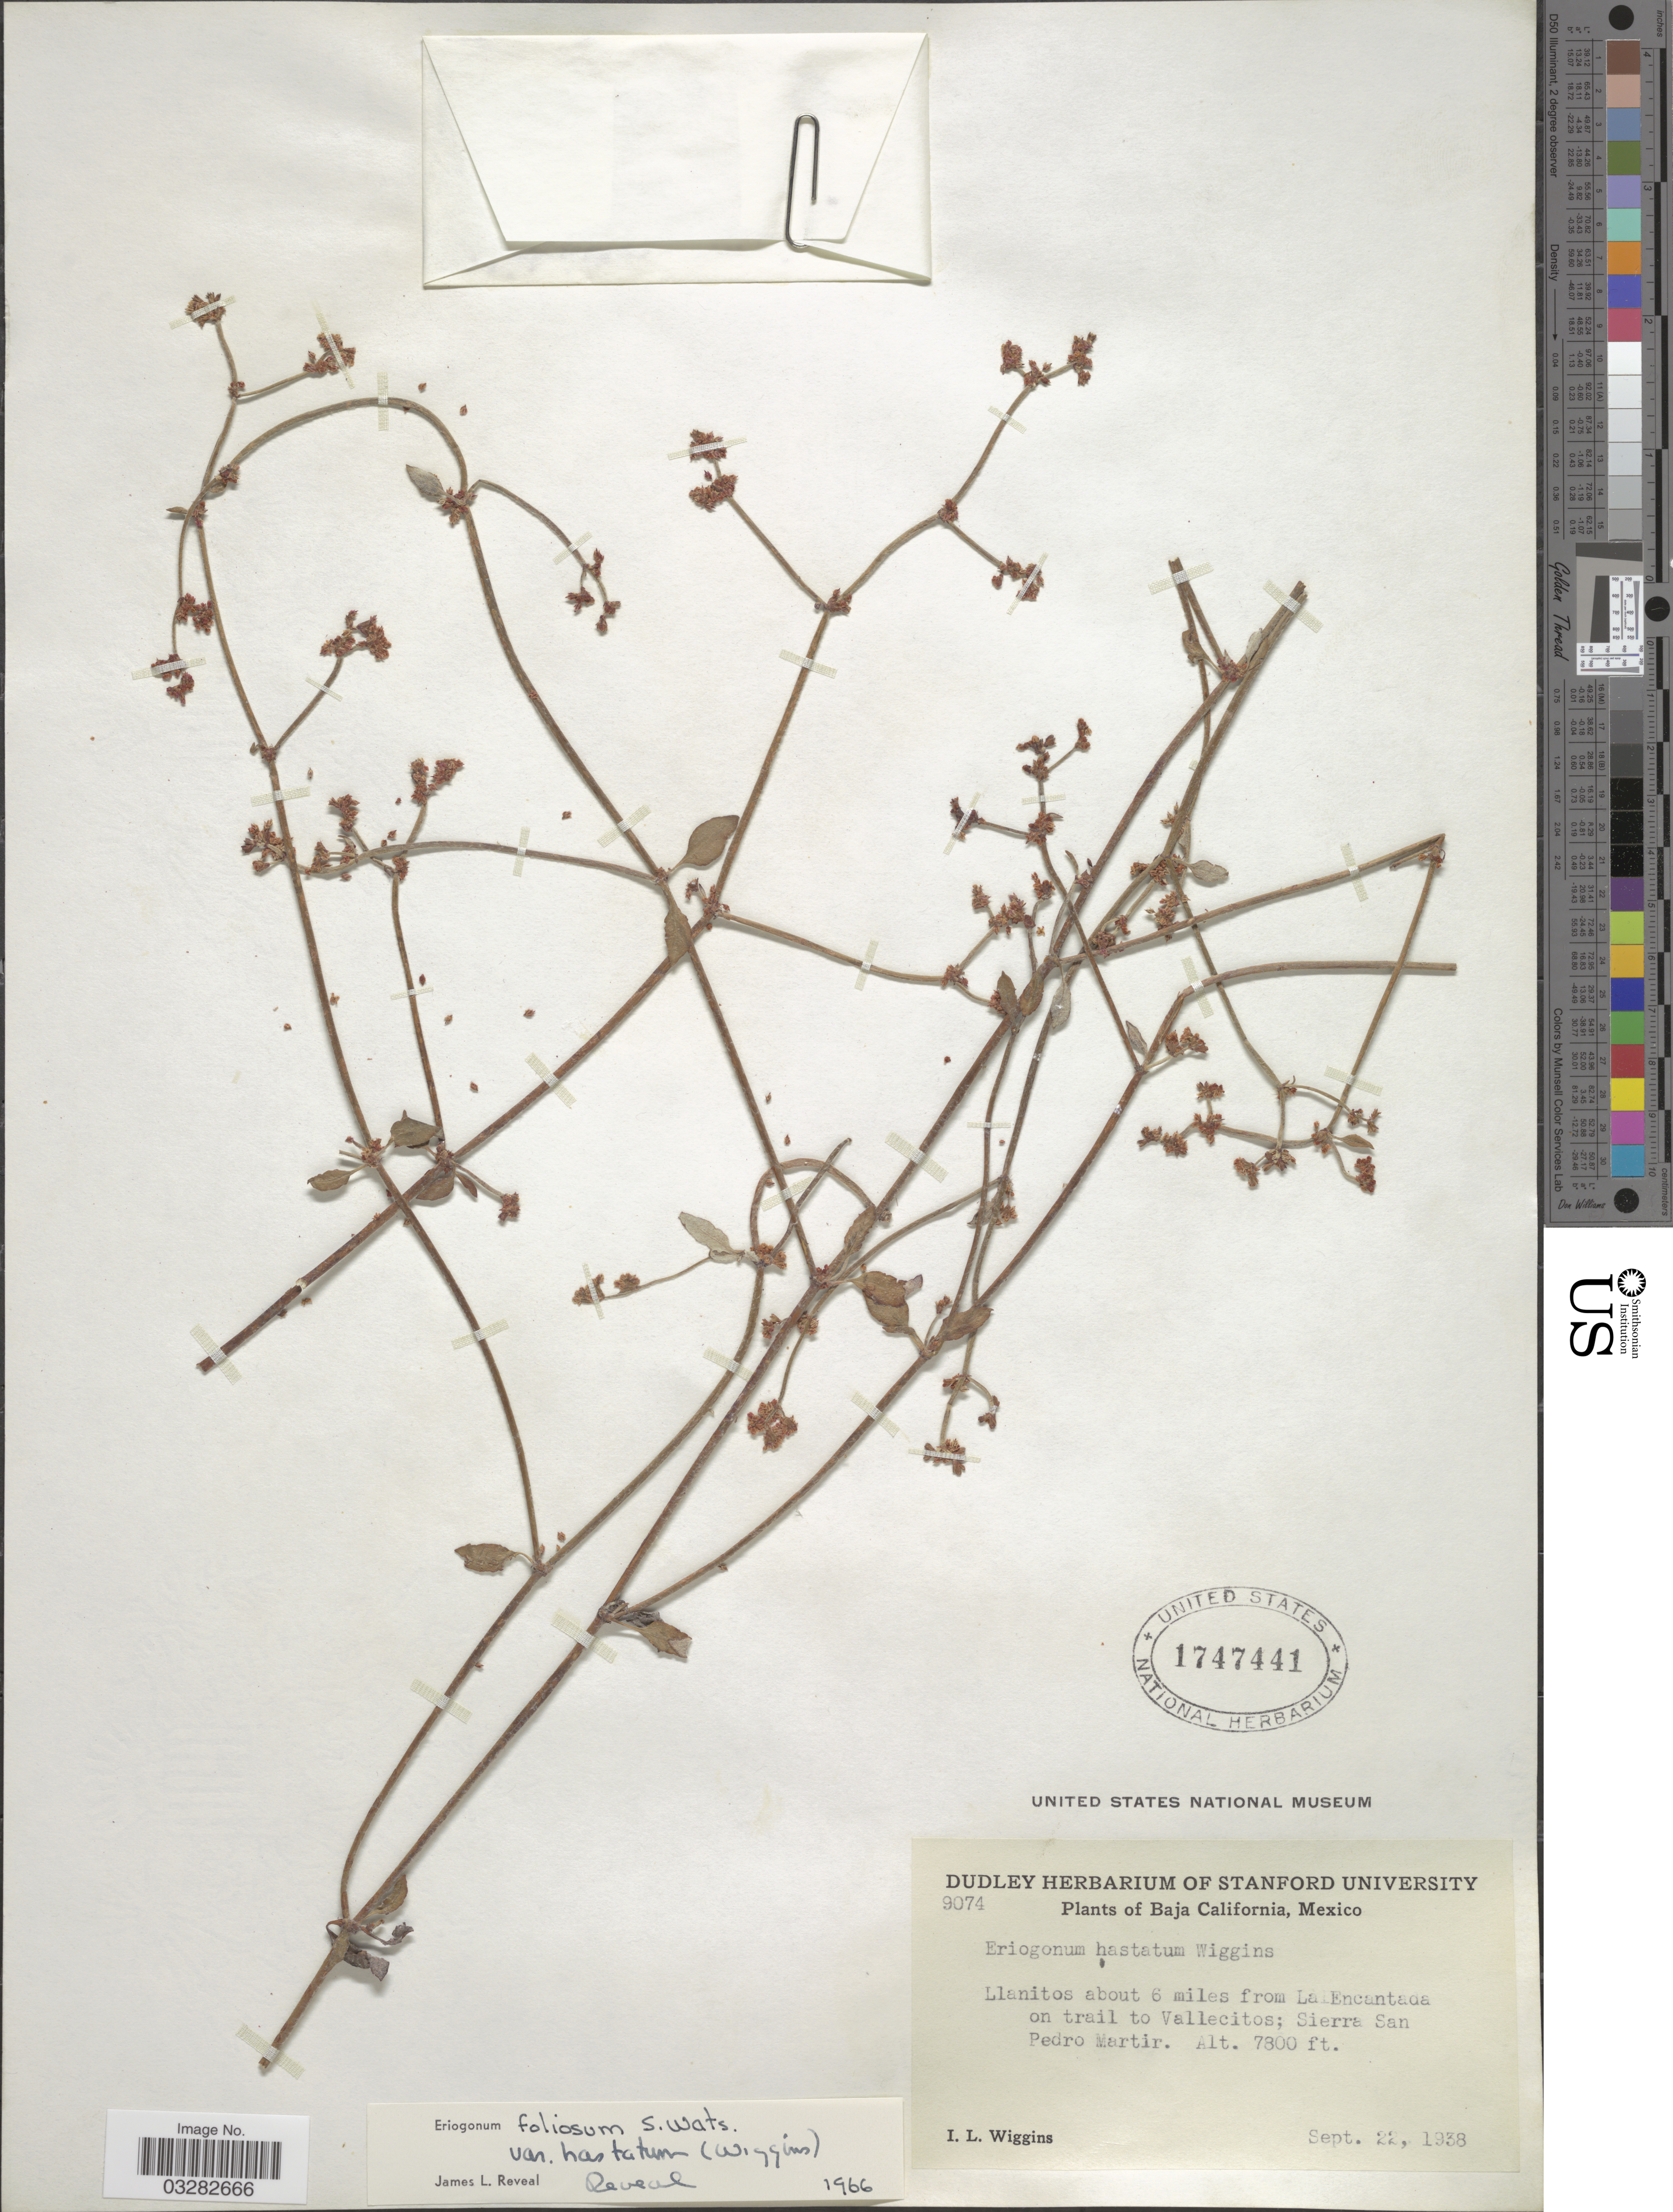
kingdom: Plantae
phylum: Tracheophyta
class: Magnoliopsida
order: Caryophyllales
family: Polygonaceae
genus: Eriogonum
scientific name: Eriogonum hastatum Wiggins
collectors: I. L. Wiggins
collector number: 9074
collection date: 1938-09-22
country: Mexico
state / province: Baja California Norte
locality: Llanitos about 6 miles from La Encantada on trail to Vallecitos; Sierra San Pedro Martir.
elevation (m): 2377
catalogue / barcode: US 1747441